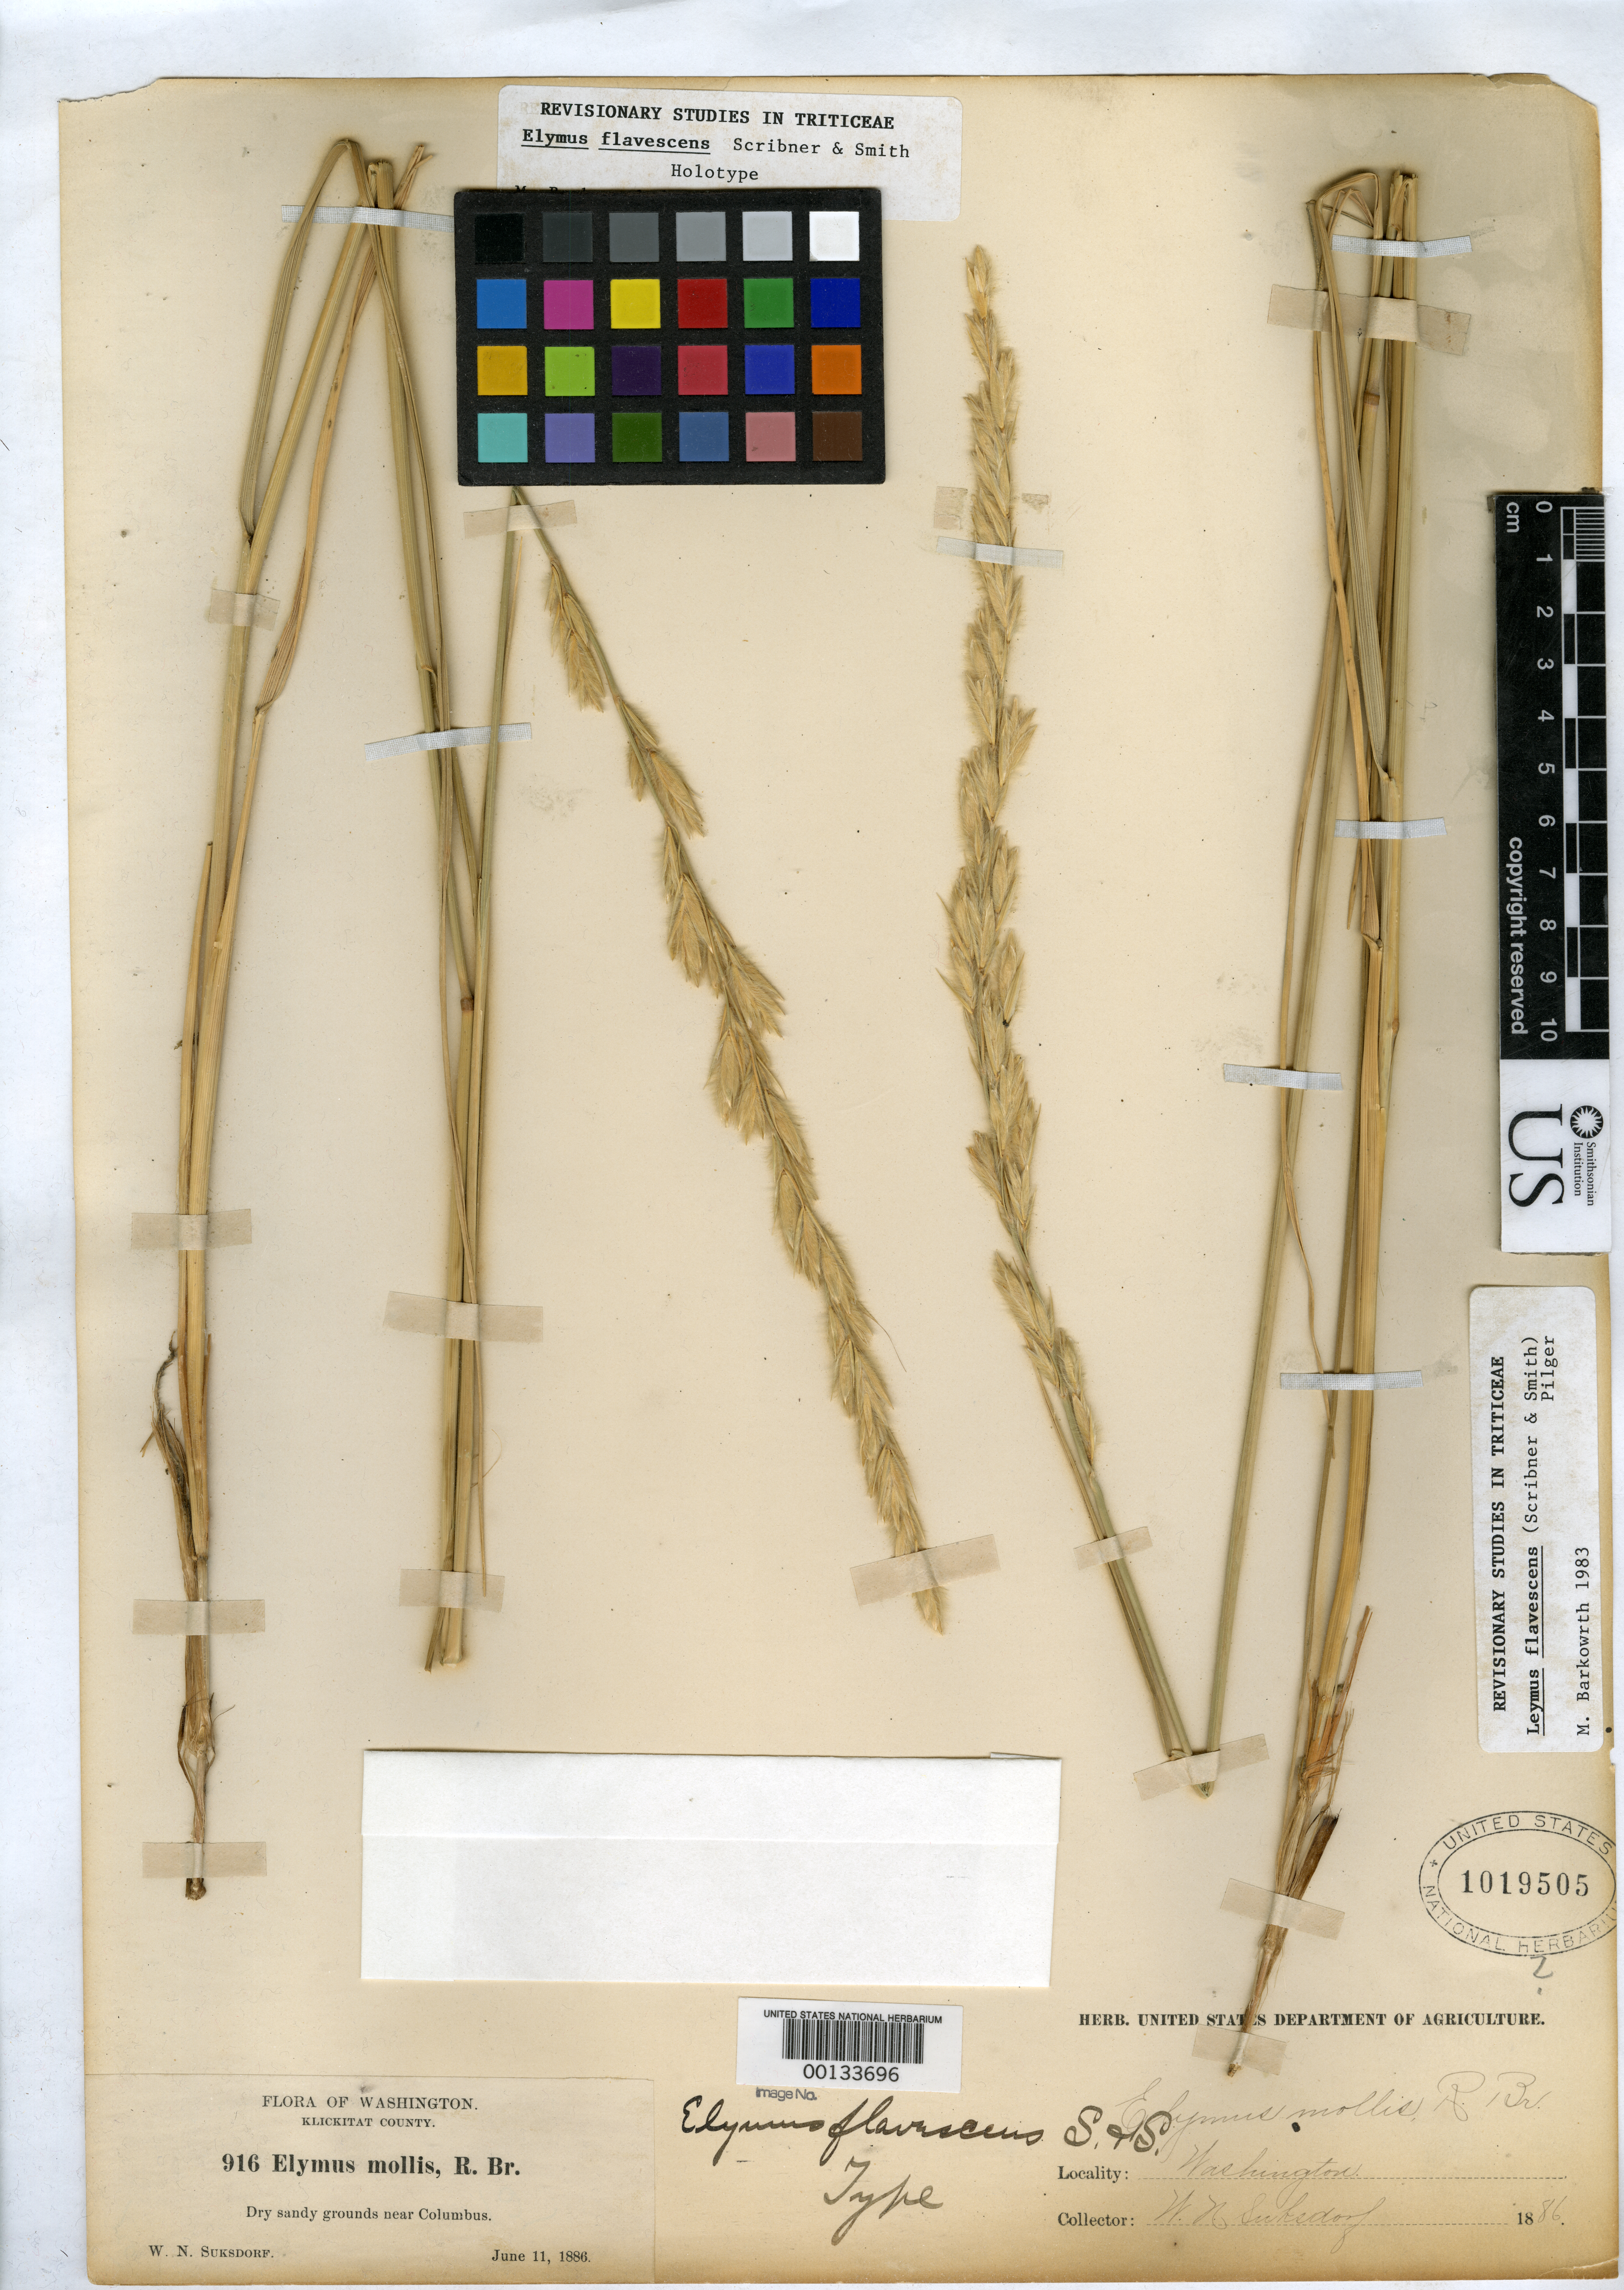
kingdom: Plantae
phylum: Tracheophyta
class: Liliopsida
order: Poales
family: Poaceae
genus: Elymus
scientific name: Elymus flavescens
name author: Scribn. & J.G. Sm.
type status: Syntype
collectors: W. N. Suksdorf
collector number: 916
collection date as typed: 11 Jun 1886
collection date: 1886-06-11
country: United States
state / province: Washington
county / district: Klickitat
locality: Near Columbus.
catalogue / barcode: US 1019505